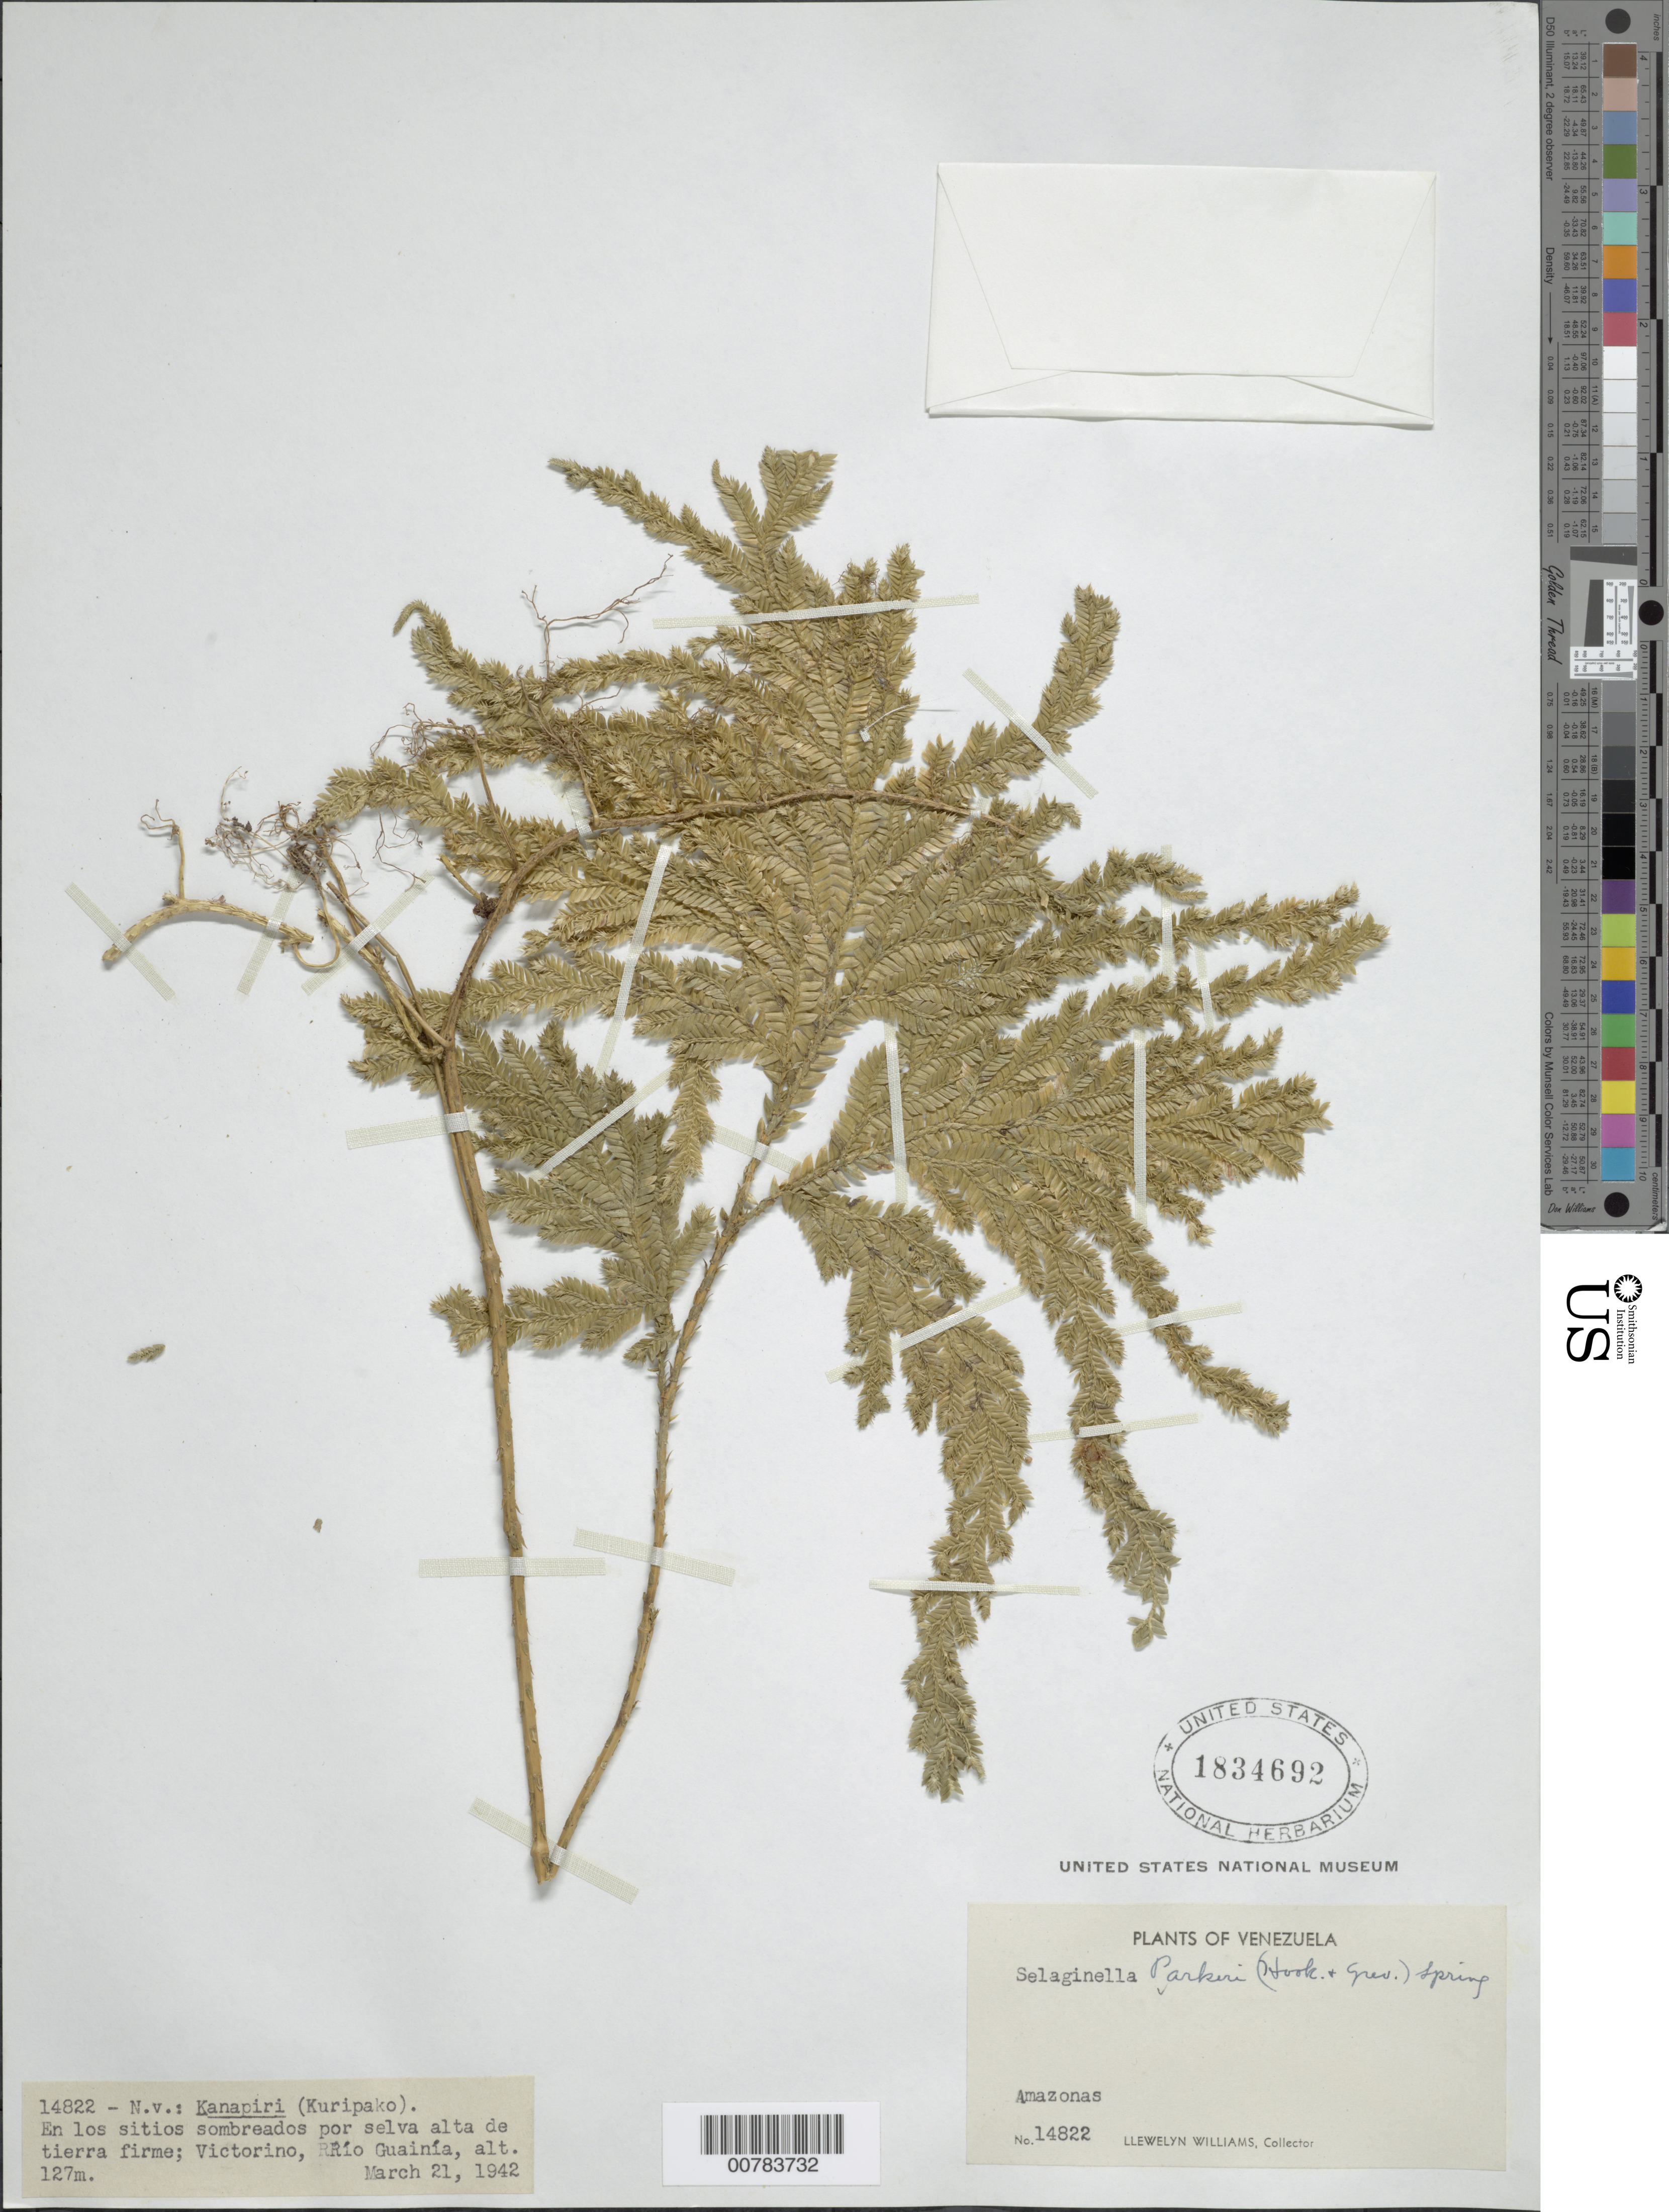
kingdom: Plantae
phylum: Tracheophyta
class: Lycopodiopsida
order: Selaginellales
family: Selaginellaceae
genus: Selaginella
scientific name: Selaginella parkeri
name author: (Hook. & Grev.) Spring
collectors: Ll. Williams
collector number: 14822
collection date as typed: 21-Mar-42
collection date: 1942-03-21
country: Venezuela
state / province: Amazonas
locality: Victorino, Río Guainía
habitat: Sitios sombreados por selva alta de tierra firme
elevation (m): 127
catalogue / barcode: US 1834692